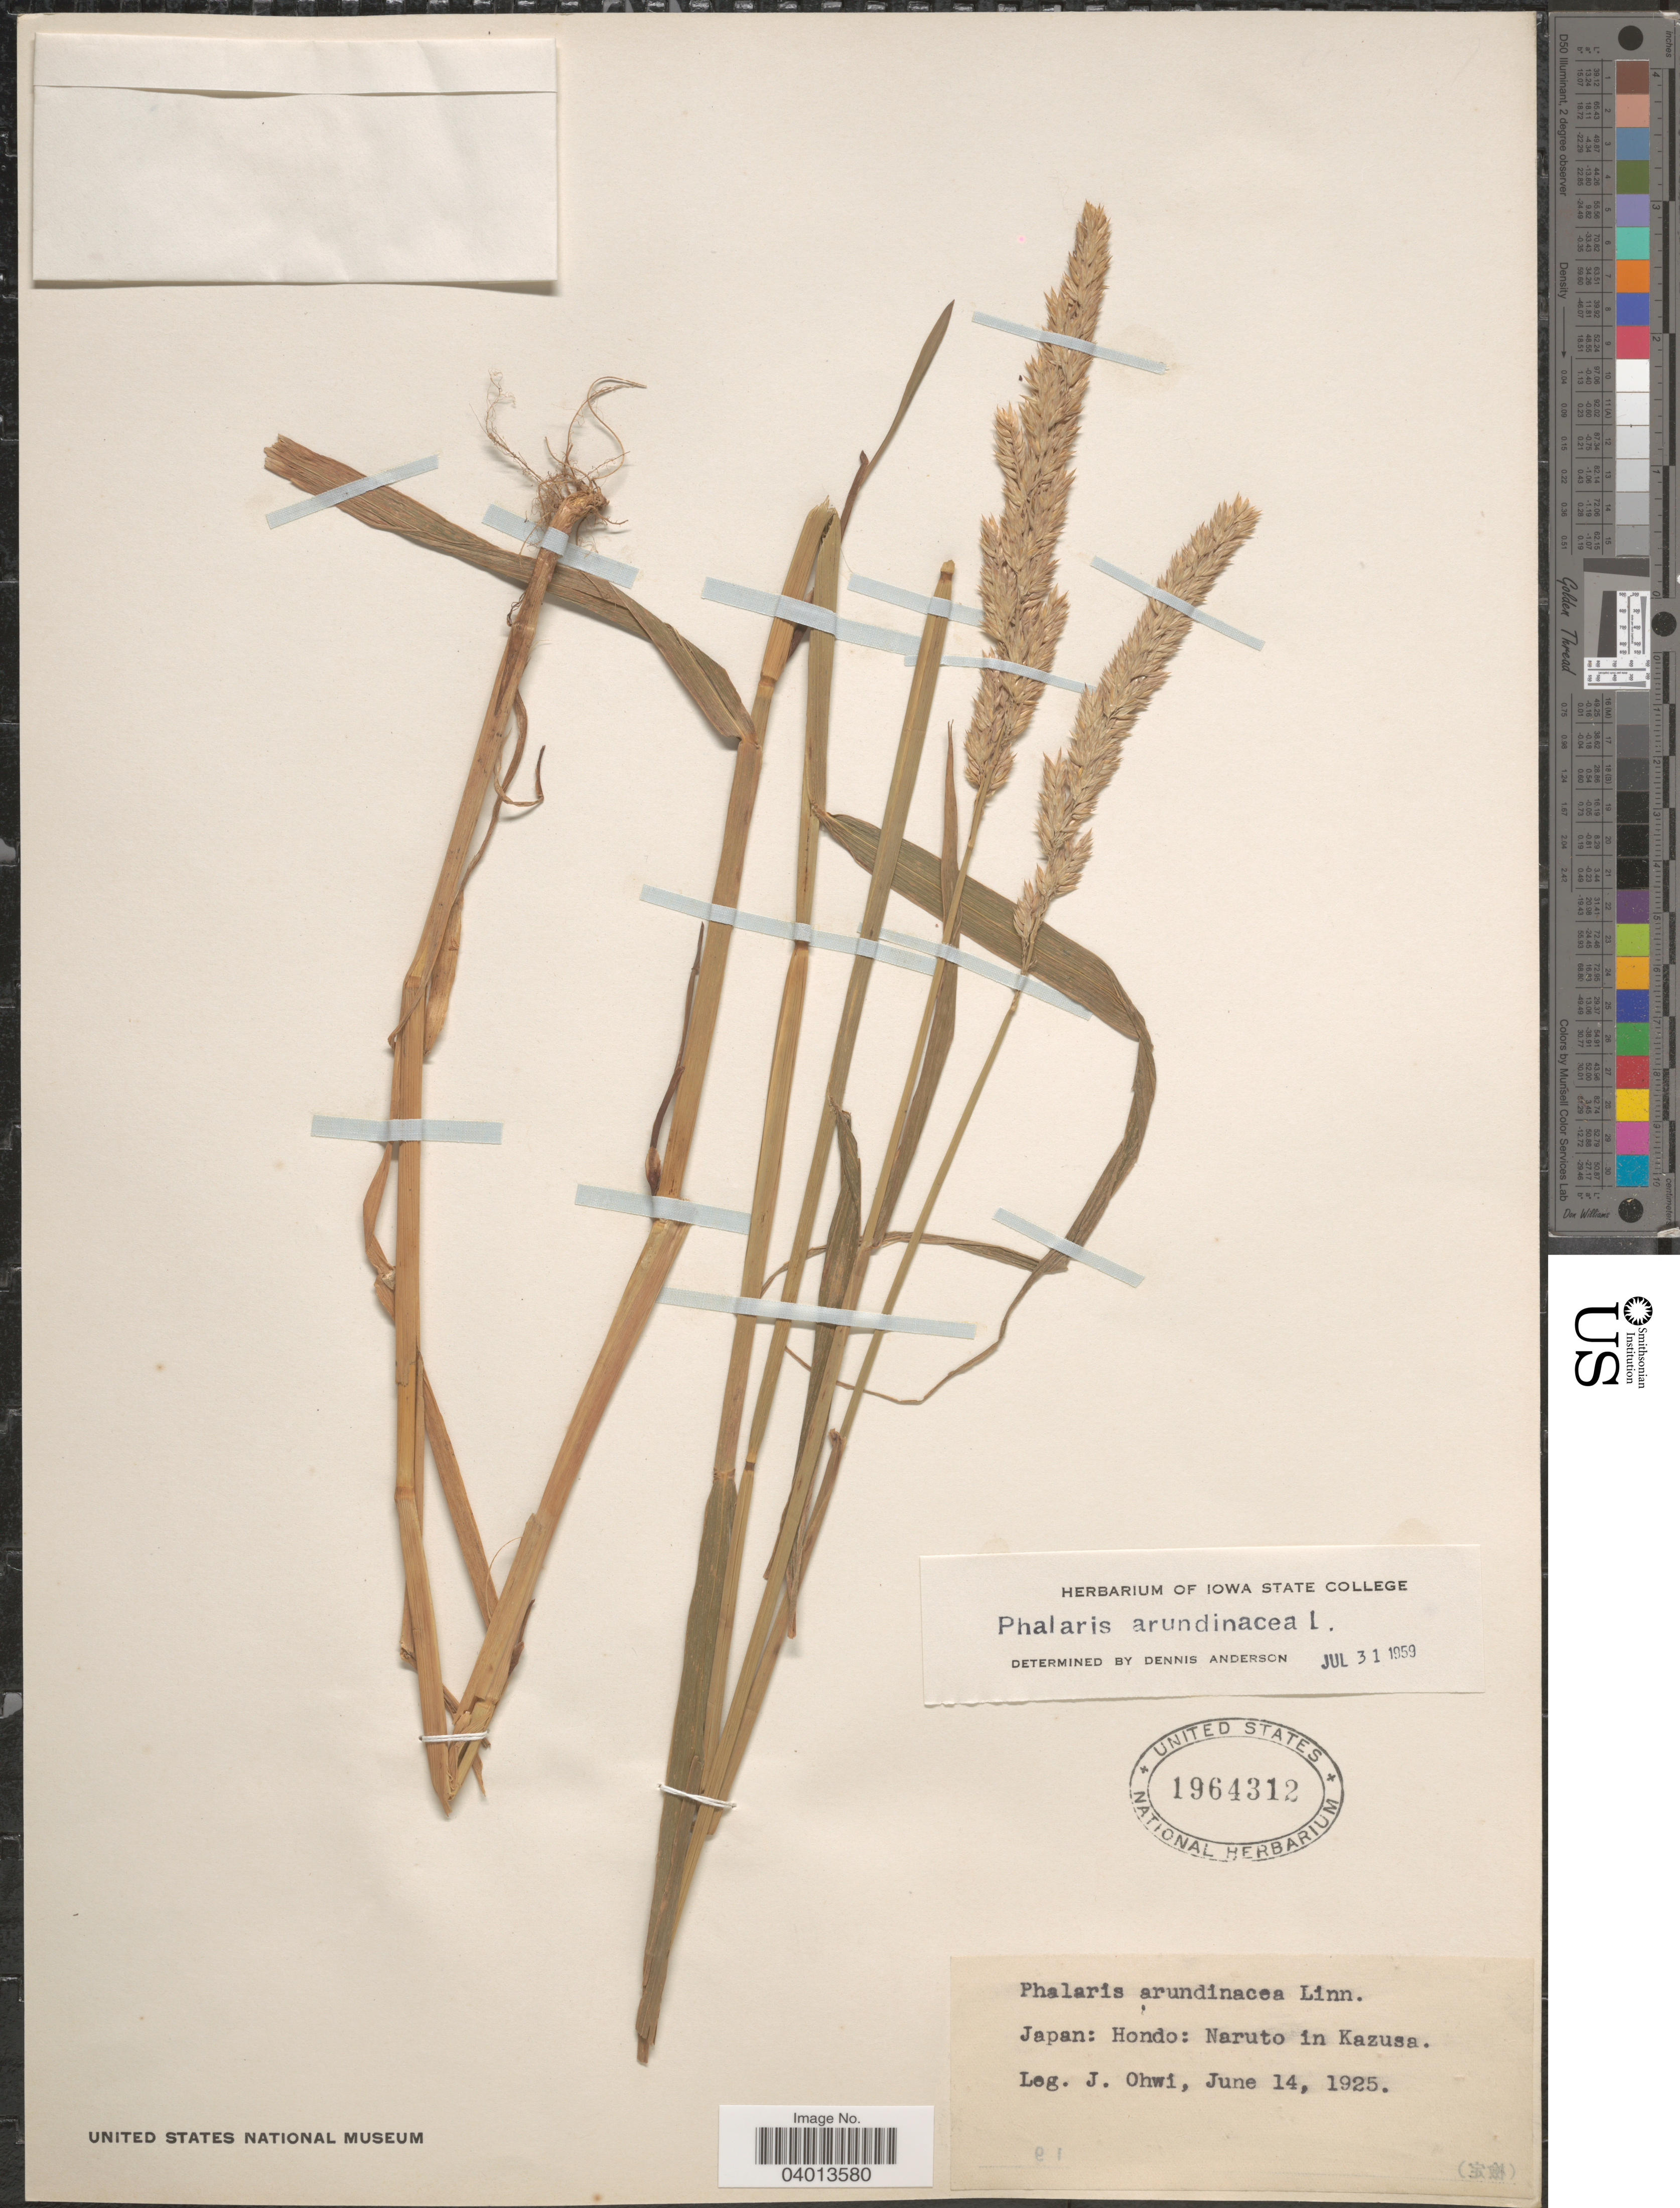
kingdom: Plantae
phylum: Tracheophyta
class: Liliopsida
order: Poales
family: Poaceae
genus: Phalaris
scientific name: Phalaris arundinacea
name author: L.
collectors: J. Ohwi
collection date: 1925-06-14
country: Japan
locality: Hondo: Naruto in Kanzusa.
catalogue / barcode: US 1964312